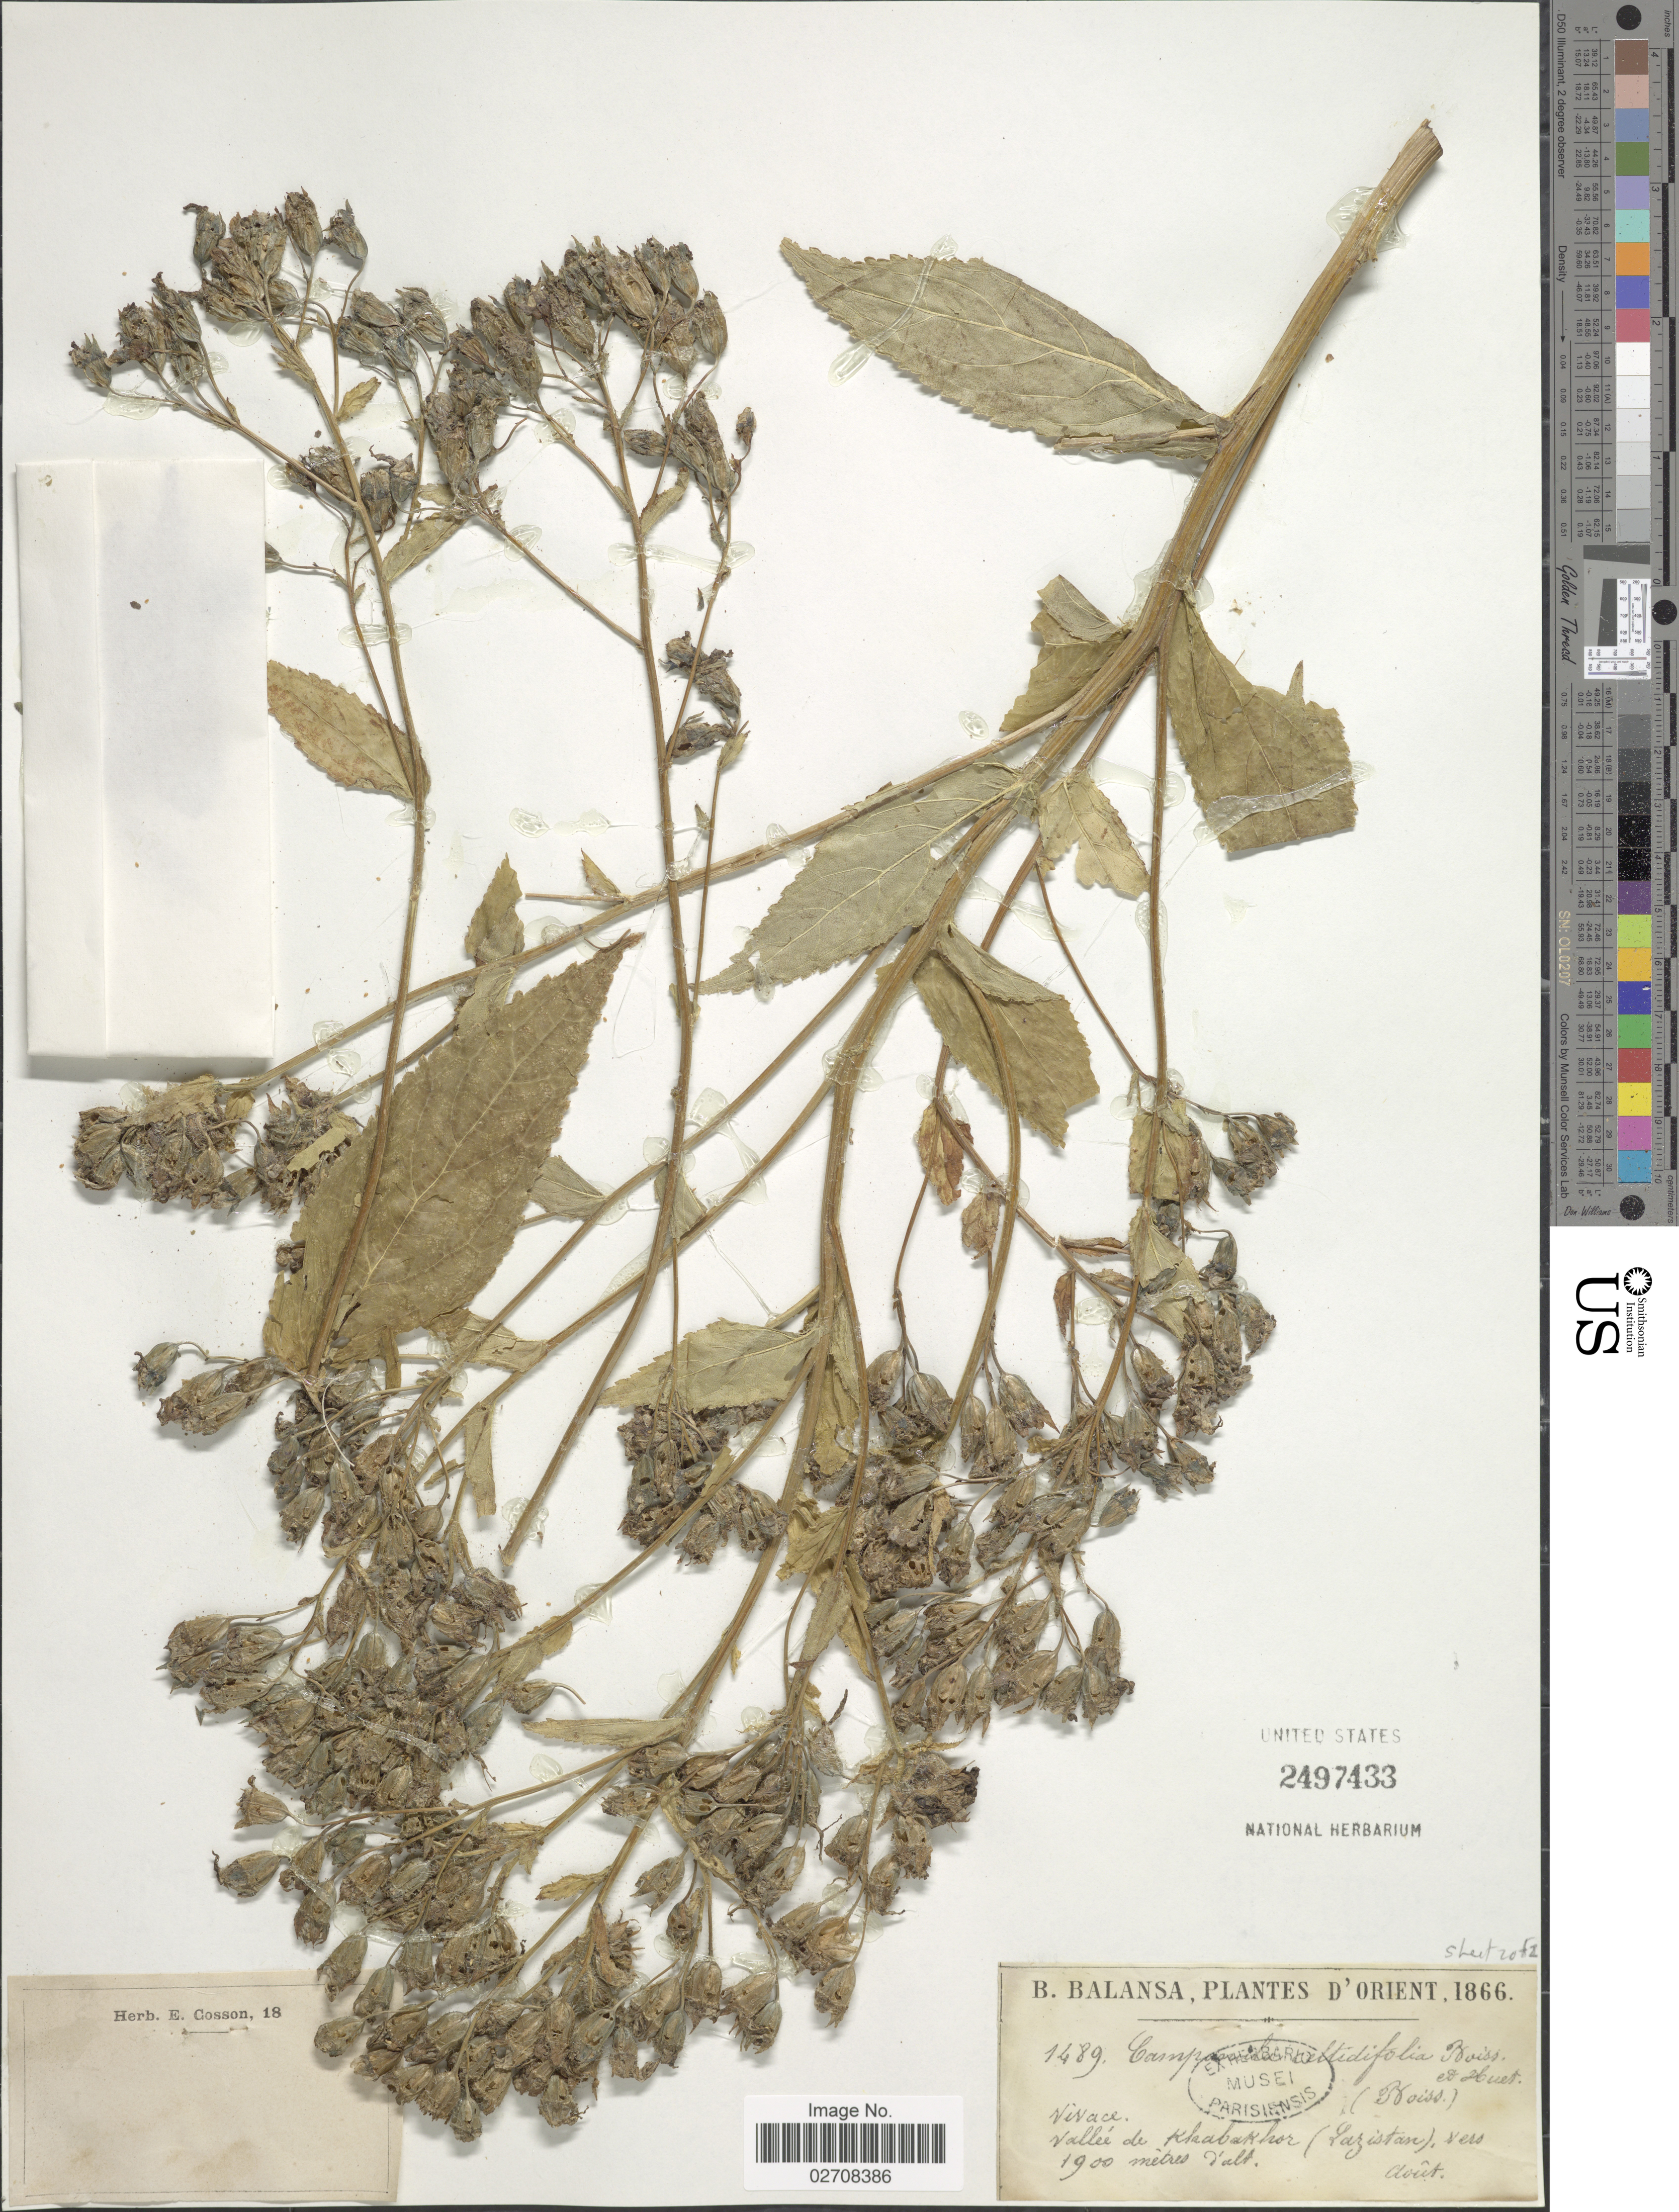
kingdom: Plantae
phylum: Tracheophyta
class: Magnoliopsida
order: Asterales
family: Campanulaceae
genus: Campanula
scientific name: Campanula lactiflora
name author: M. Bieb.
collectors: B. Balansa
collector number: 1489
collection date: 1866-08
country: Turkey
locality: D'Orient. Vivace. Vallee de Klebakhor [interpreted] (Lazistan)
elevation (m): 1900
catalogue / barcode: US 2497433